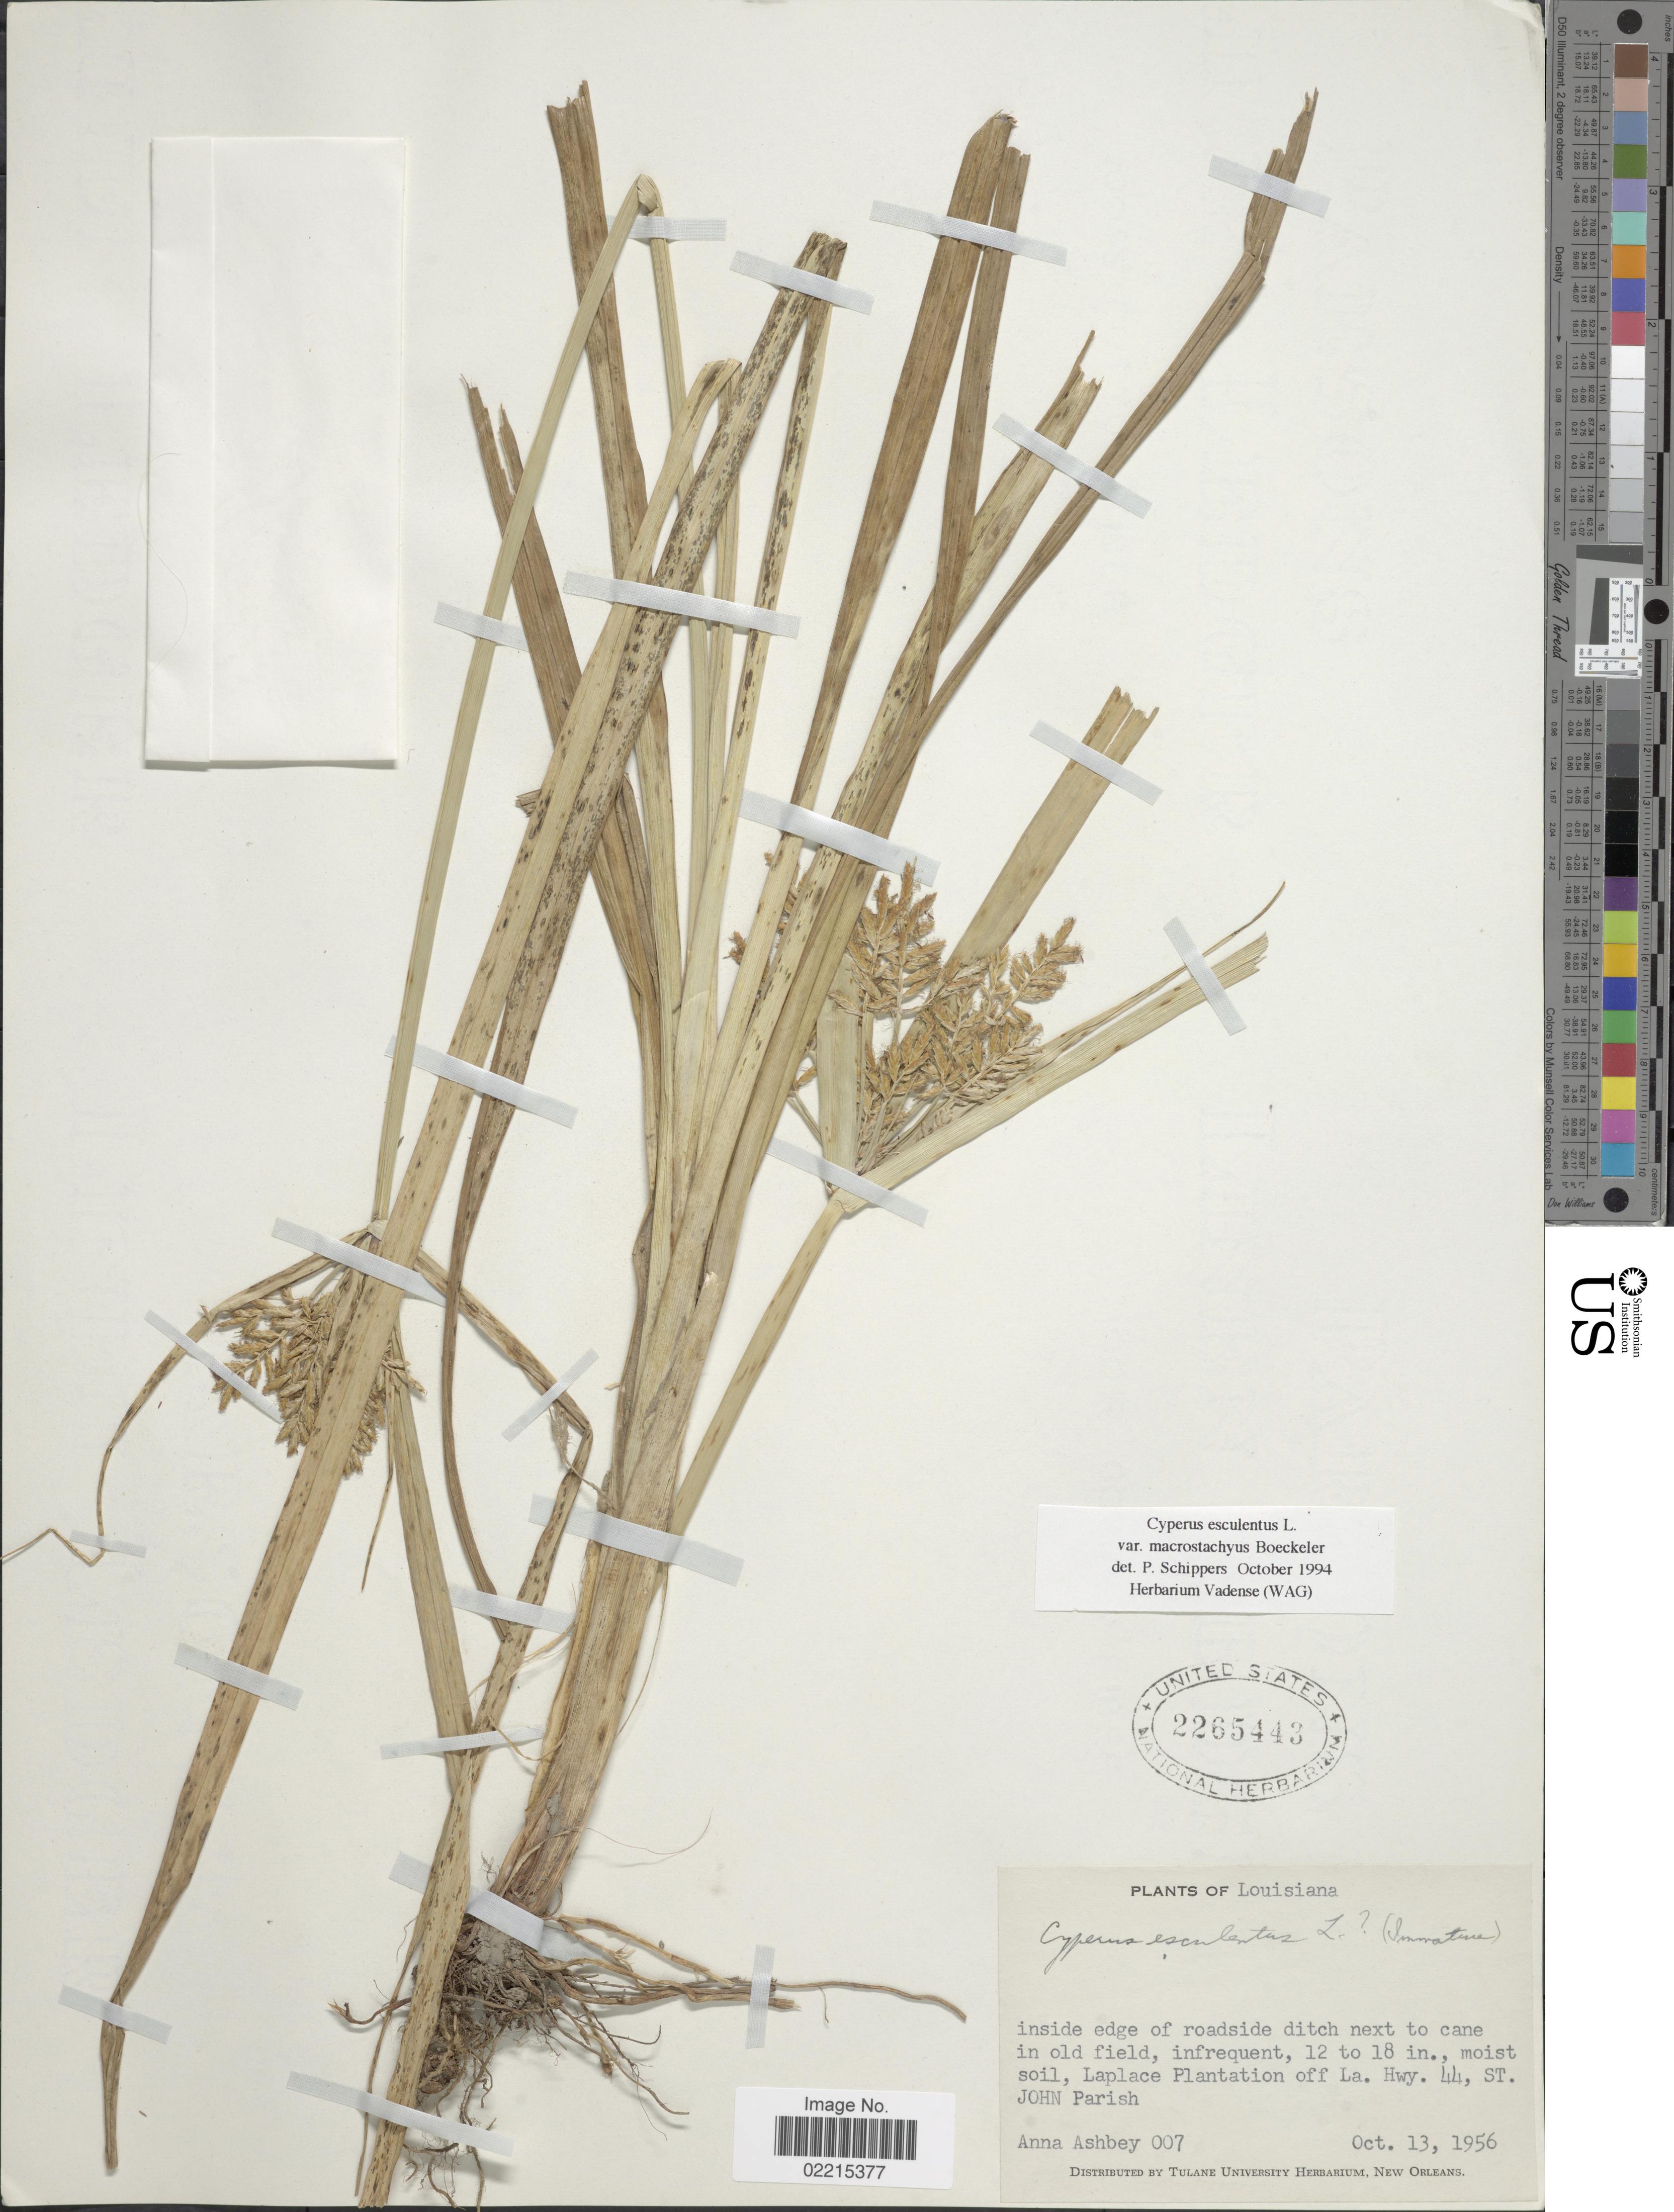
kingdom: Plantae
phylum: Tracheophyta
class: Liliopsida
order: Poales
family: Cyperaceae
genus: Cyperus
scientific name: Cyperus esculentus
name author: L.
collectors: A. Ashbey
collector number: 007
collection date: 1956-10-13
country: United States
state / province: Louisiana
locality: Laplace Plantation off La. Hwy. 44, St. John Parish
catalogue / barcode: US 2265443